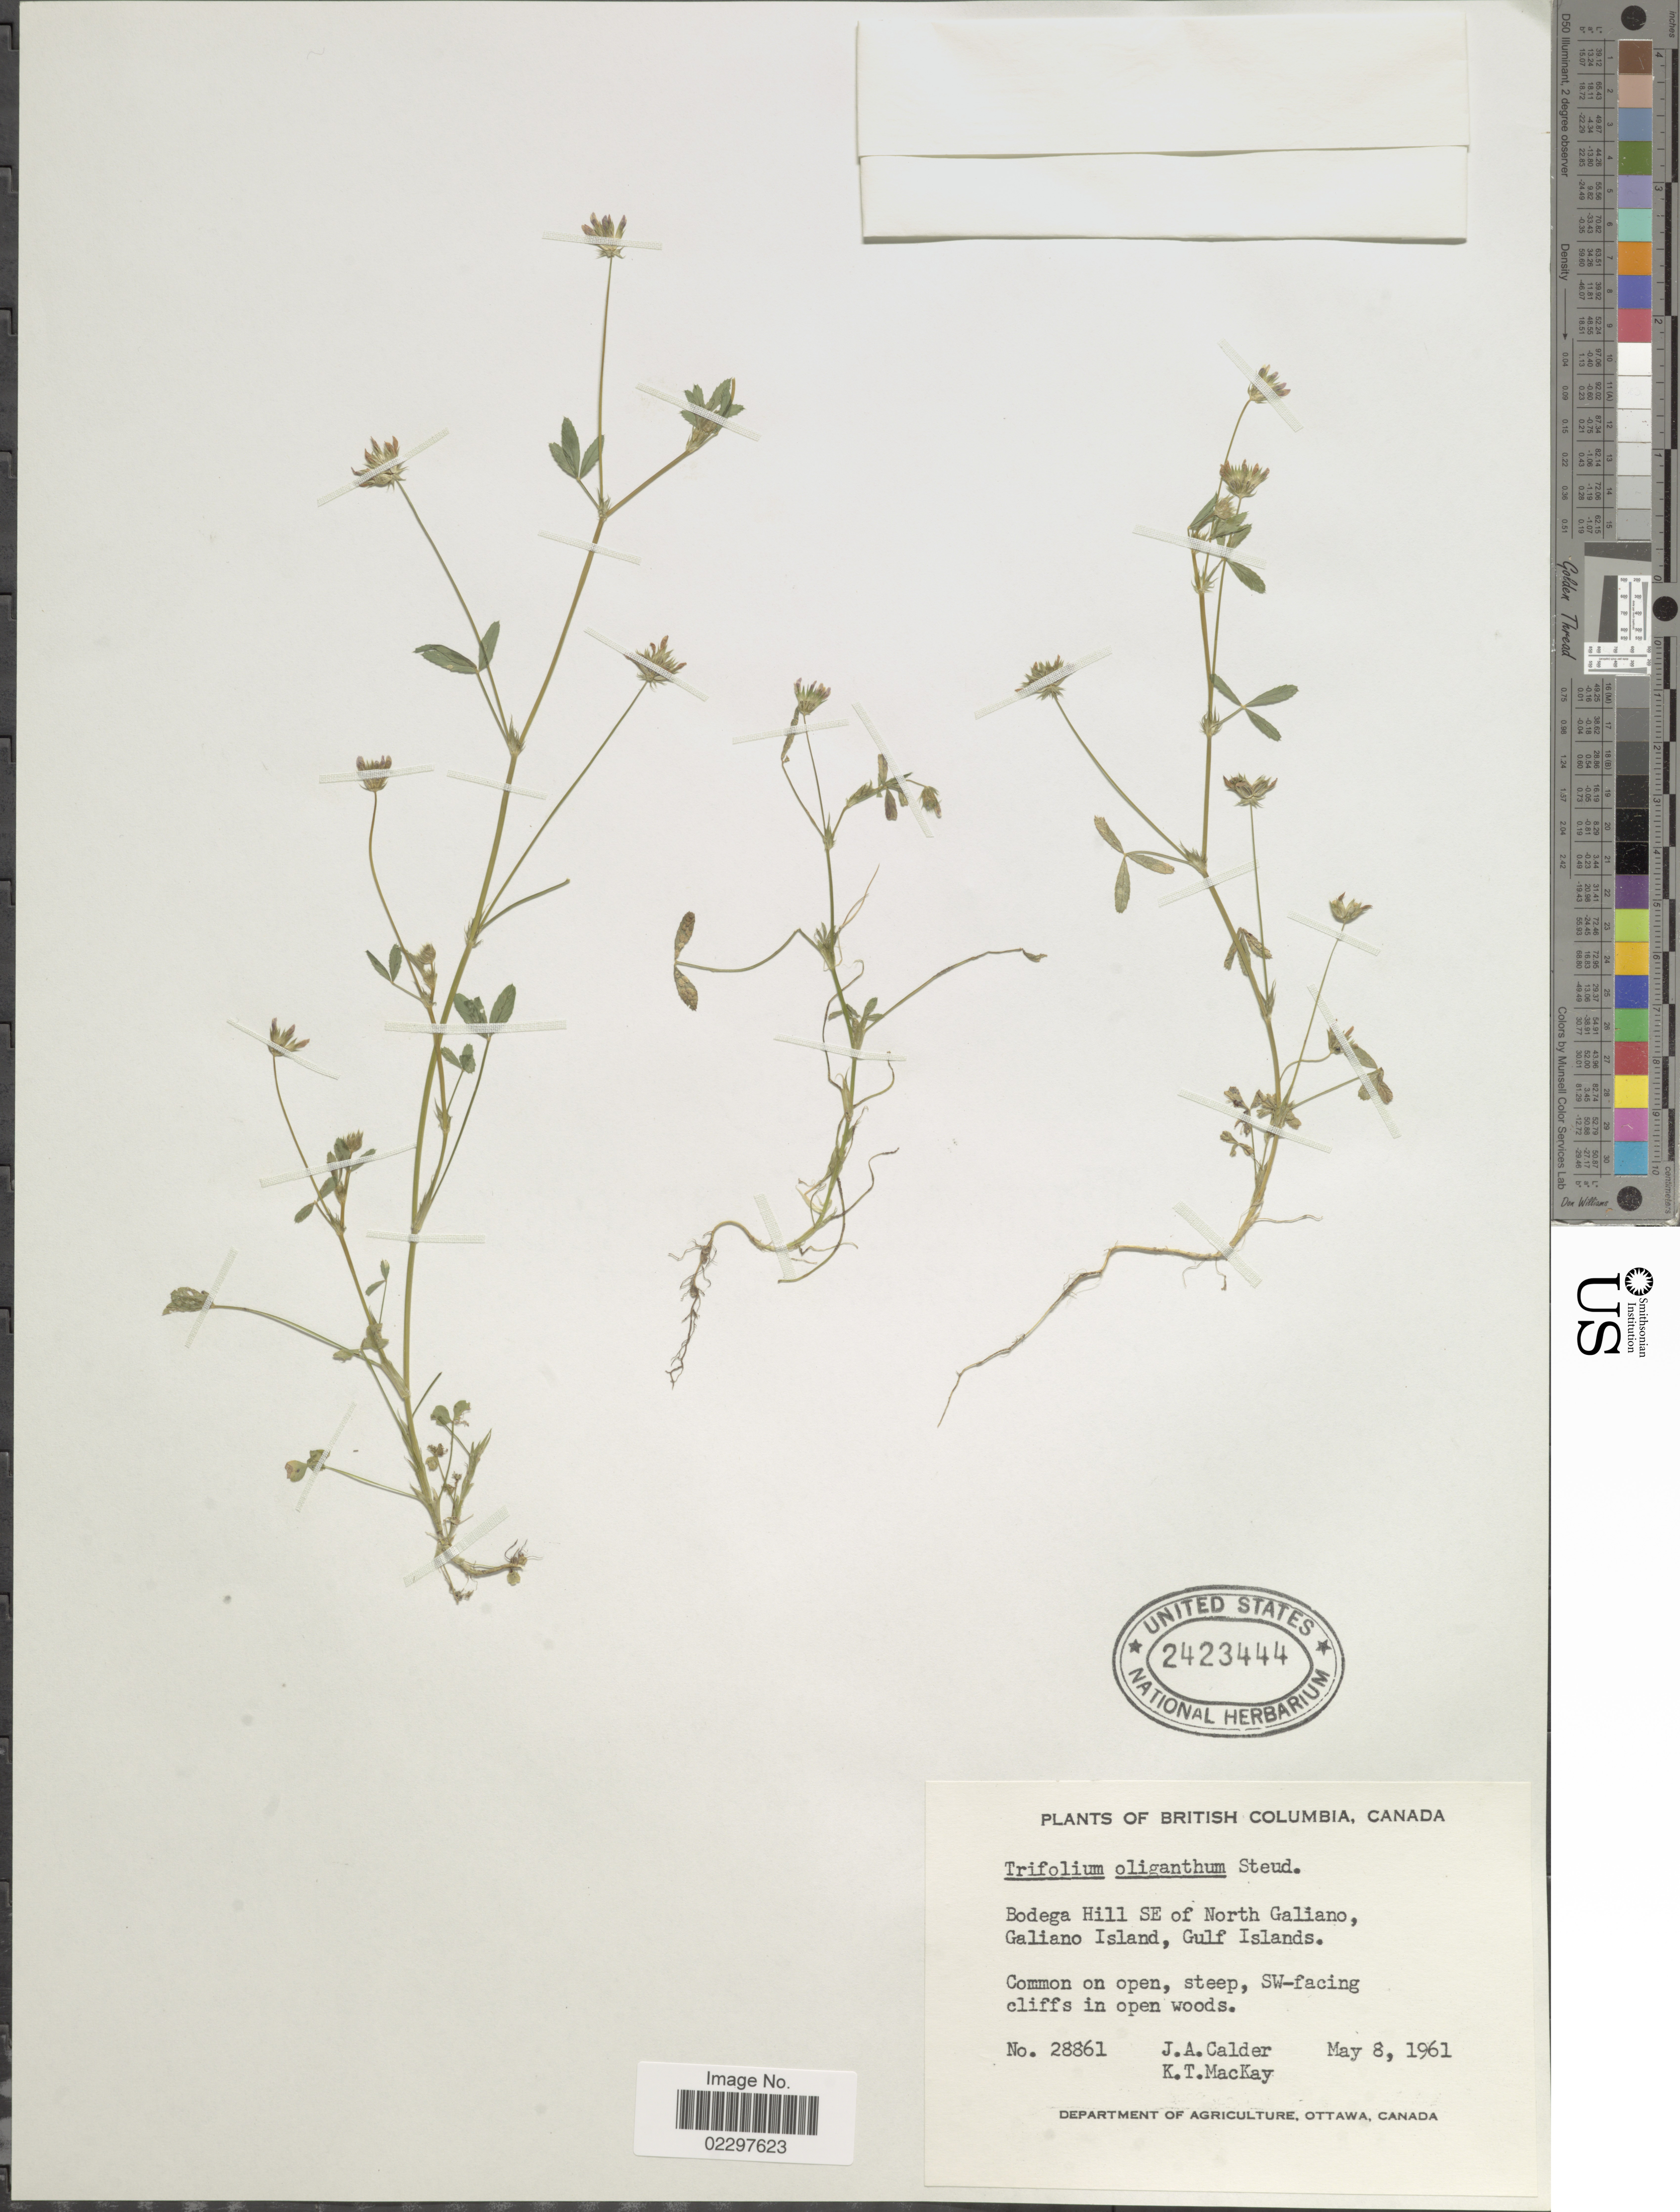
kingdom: Plantae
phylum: Tracheophyta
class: Magnoliopsida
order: Fabales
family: Fabaceae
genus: Trifolium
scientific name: Trifolium oliganthum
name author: Steud.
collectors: J. A. Calder & K. T. Mackay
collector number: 28861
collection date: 1961-05-08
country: Canada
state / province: British Columbia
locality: Bodega Hill SE of North Galiano, Galiano Island, Gulf Islands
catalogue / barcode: US 2423444